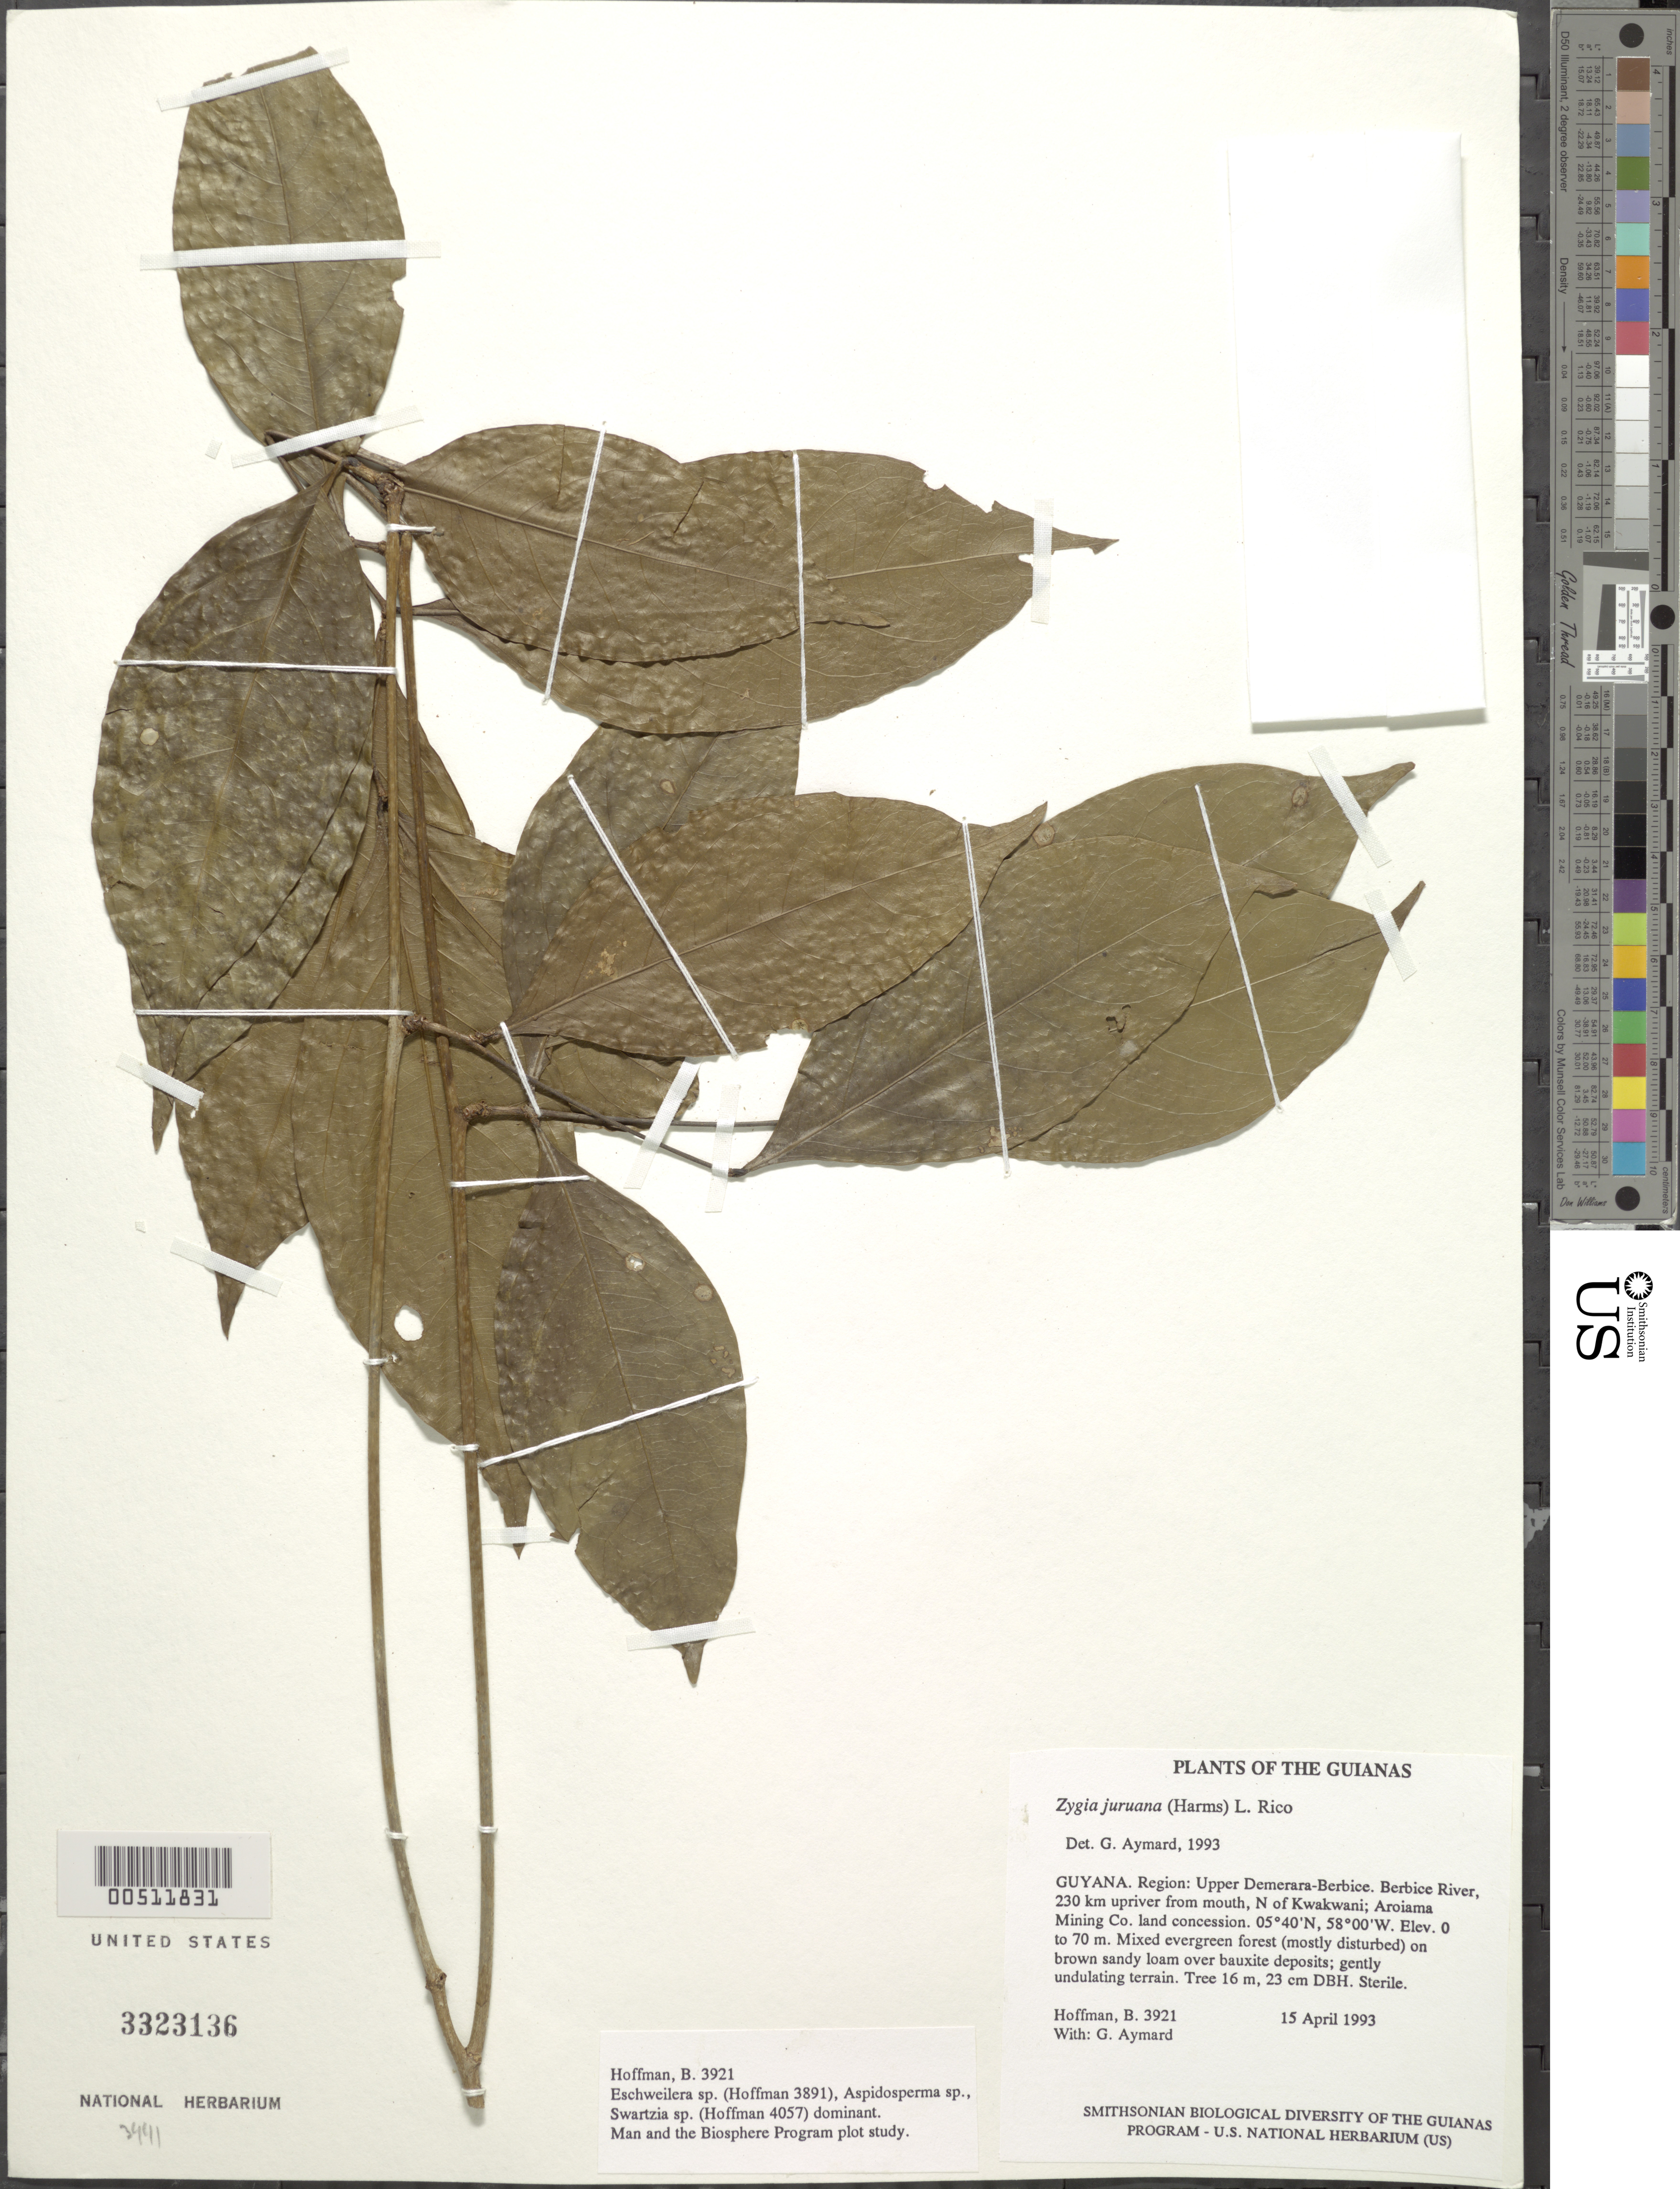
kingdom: Plantae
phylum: Tracheophyta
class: Magnoliopsida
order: Fabales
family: Fabaceae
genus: Zygia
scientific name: Zygia juruana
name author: (Harms) L. Rico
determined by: Aymard C., G. A., (PORT), Univ. Nac. Exp. de los Llanos Ezequiel Zamora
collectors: B. Hoffman & G. A. Aymard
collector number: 3921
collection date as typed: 15 April 1993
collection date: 1993-04-15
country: Guyana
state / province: U. Demerara-Berbice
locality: Berbice River, 230 km upriver from mouth, N of Kwakwani; Aroiama Mining Co. land concession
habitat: Mixed evergreen forest (mostly disturbed) on brown sandy loam over bauxite deposits; gently undulating terrain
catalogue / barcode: US 3323136